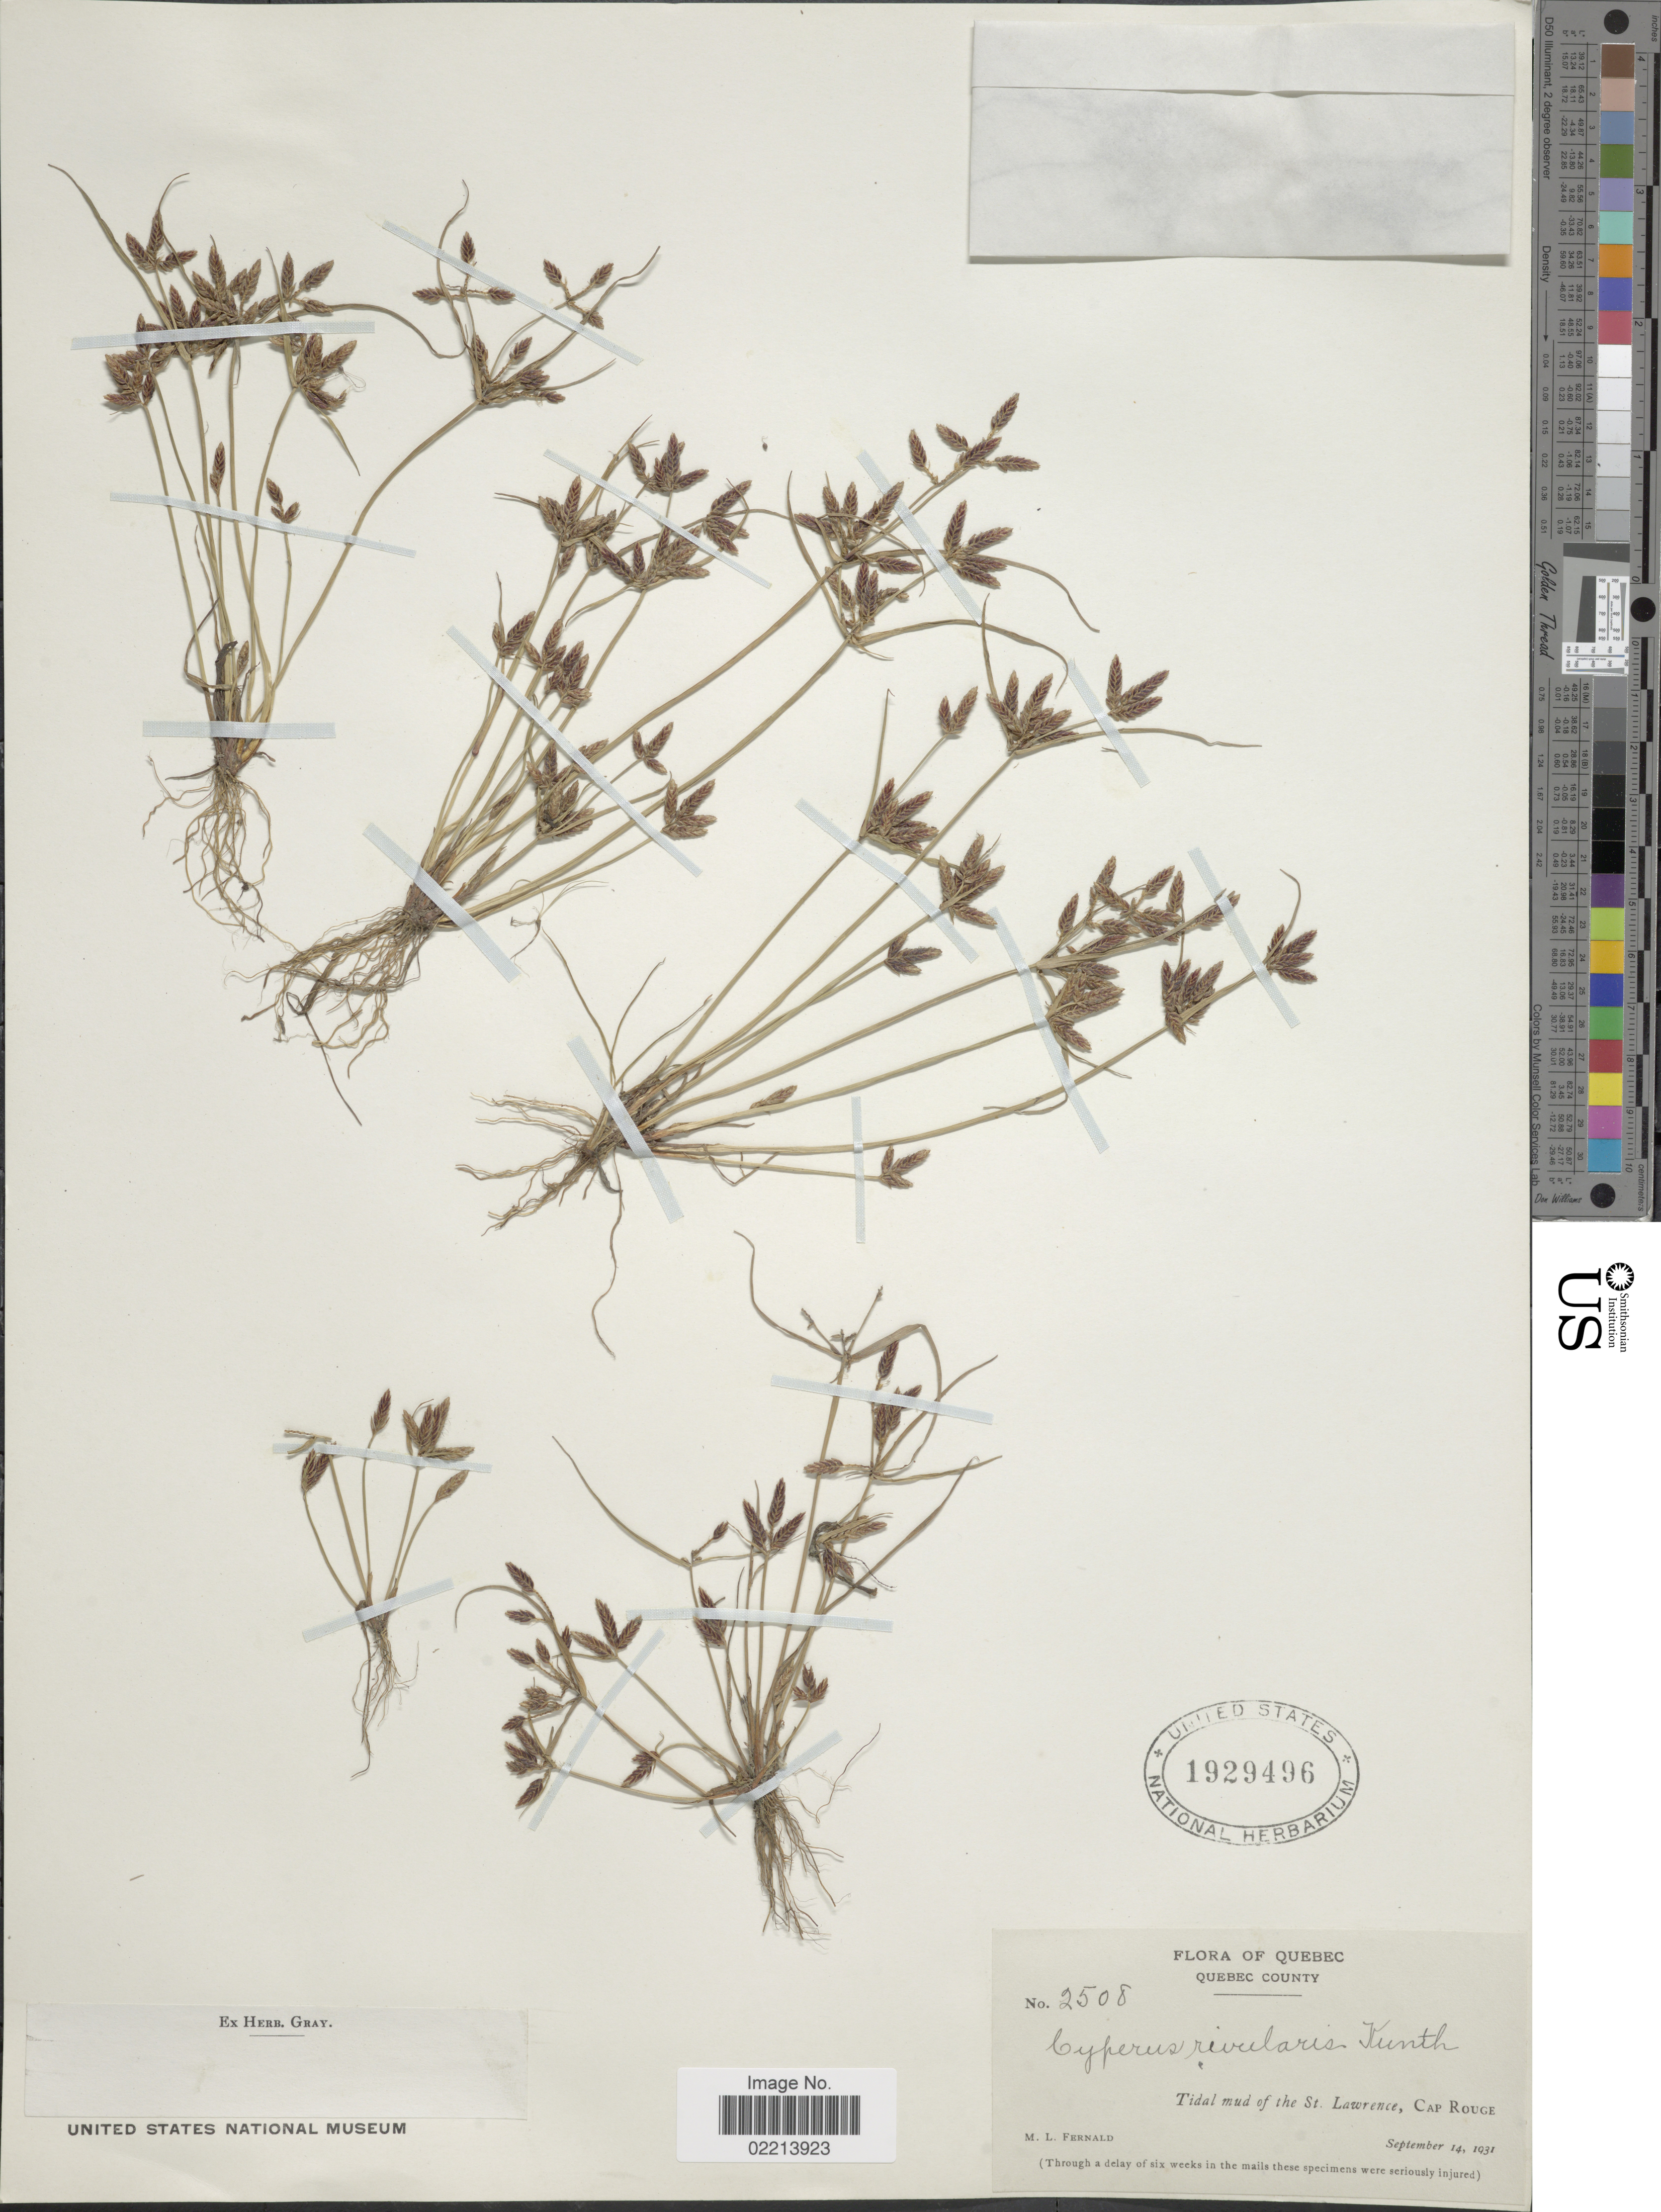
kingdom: Plantae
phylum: Tracheophyta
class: Liliopsida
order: Poales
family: Cyperaceae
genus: Cyperus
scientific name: Cyperus bipartitus Torr.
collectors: M. L. Fernald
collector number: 2508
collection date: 1931-09-14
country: Canada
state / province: Quebec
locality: Quebec County. Tidal mud of the St. Lawrence, Cap Rouge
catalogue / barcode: US 1929496